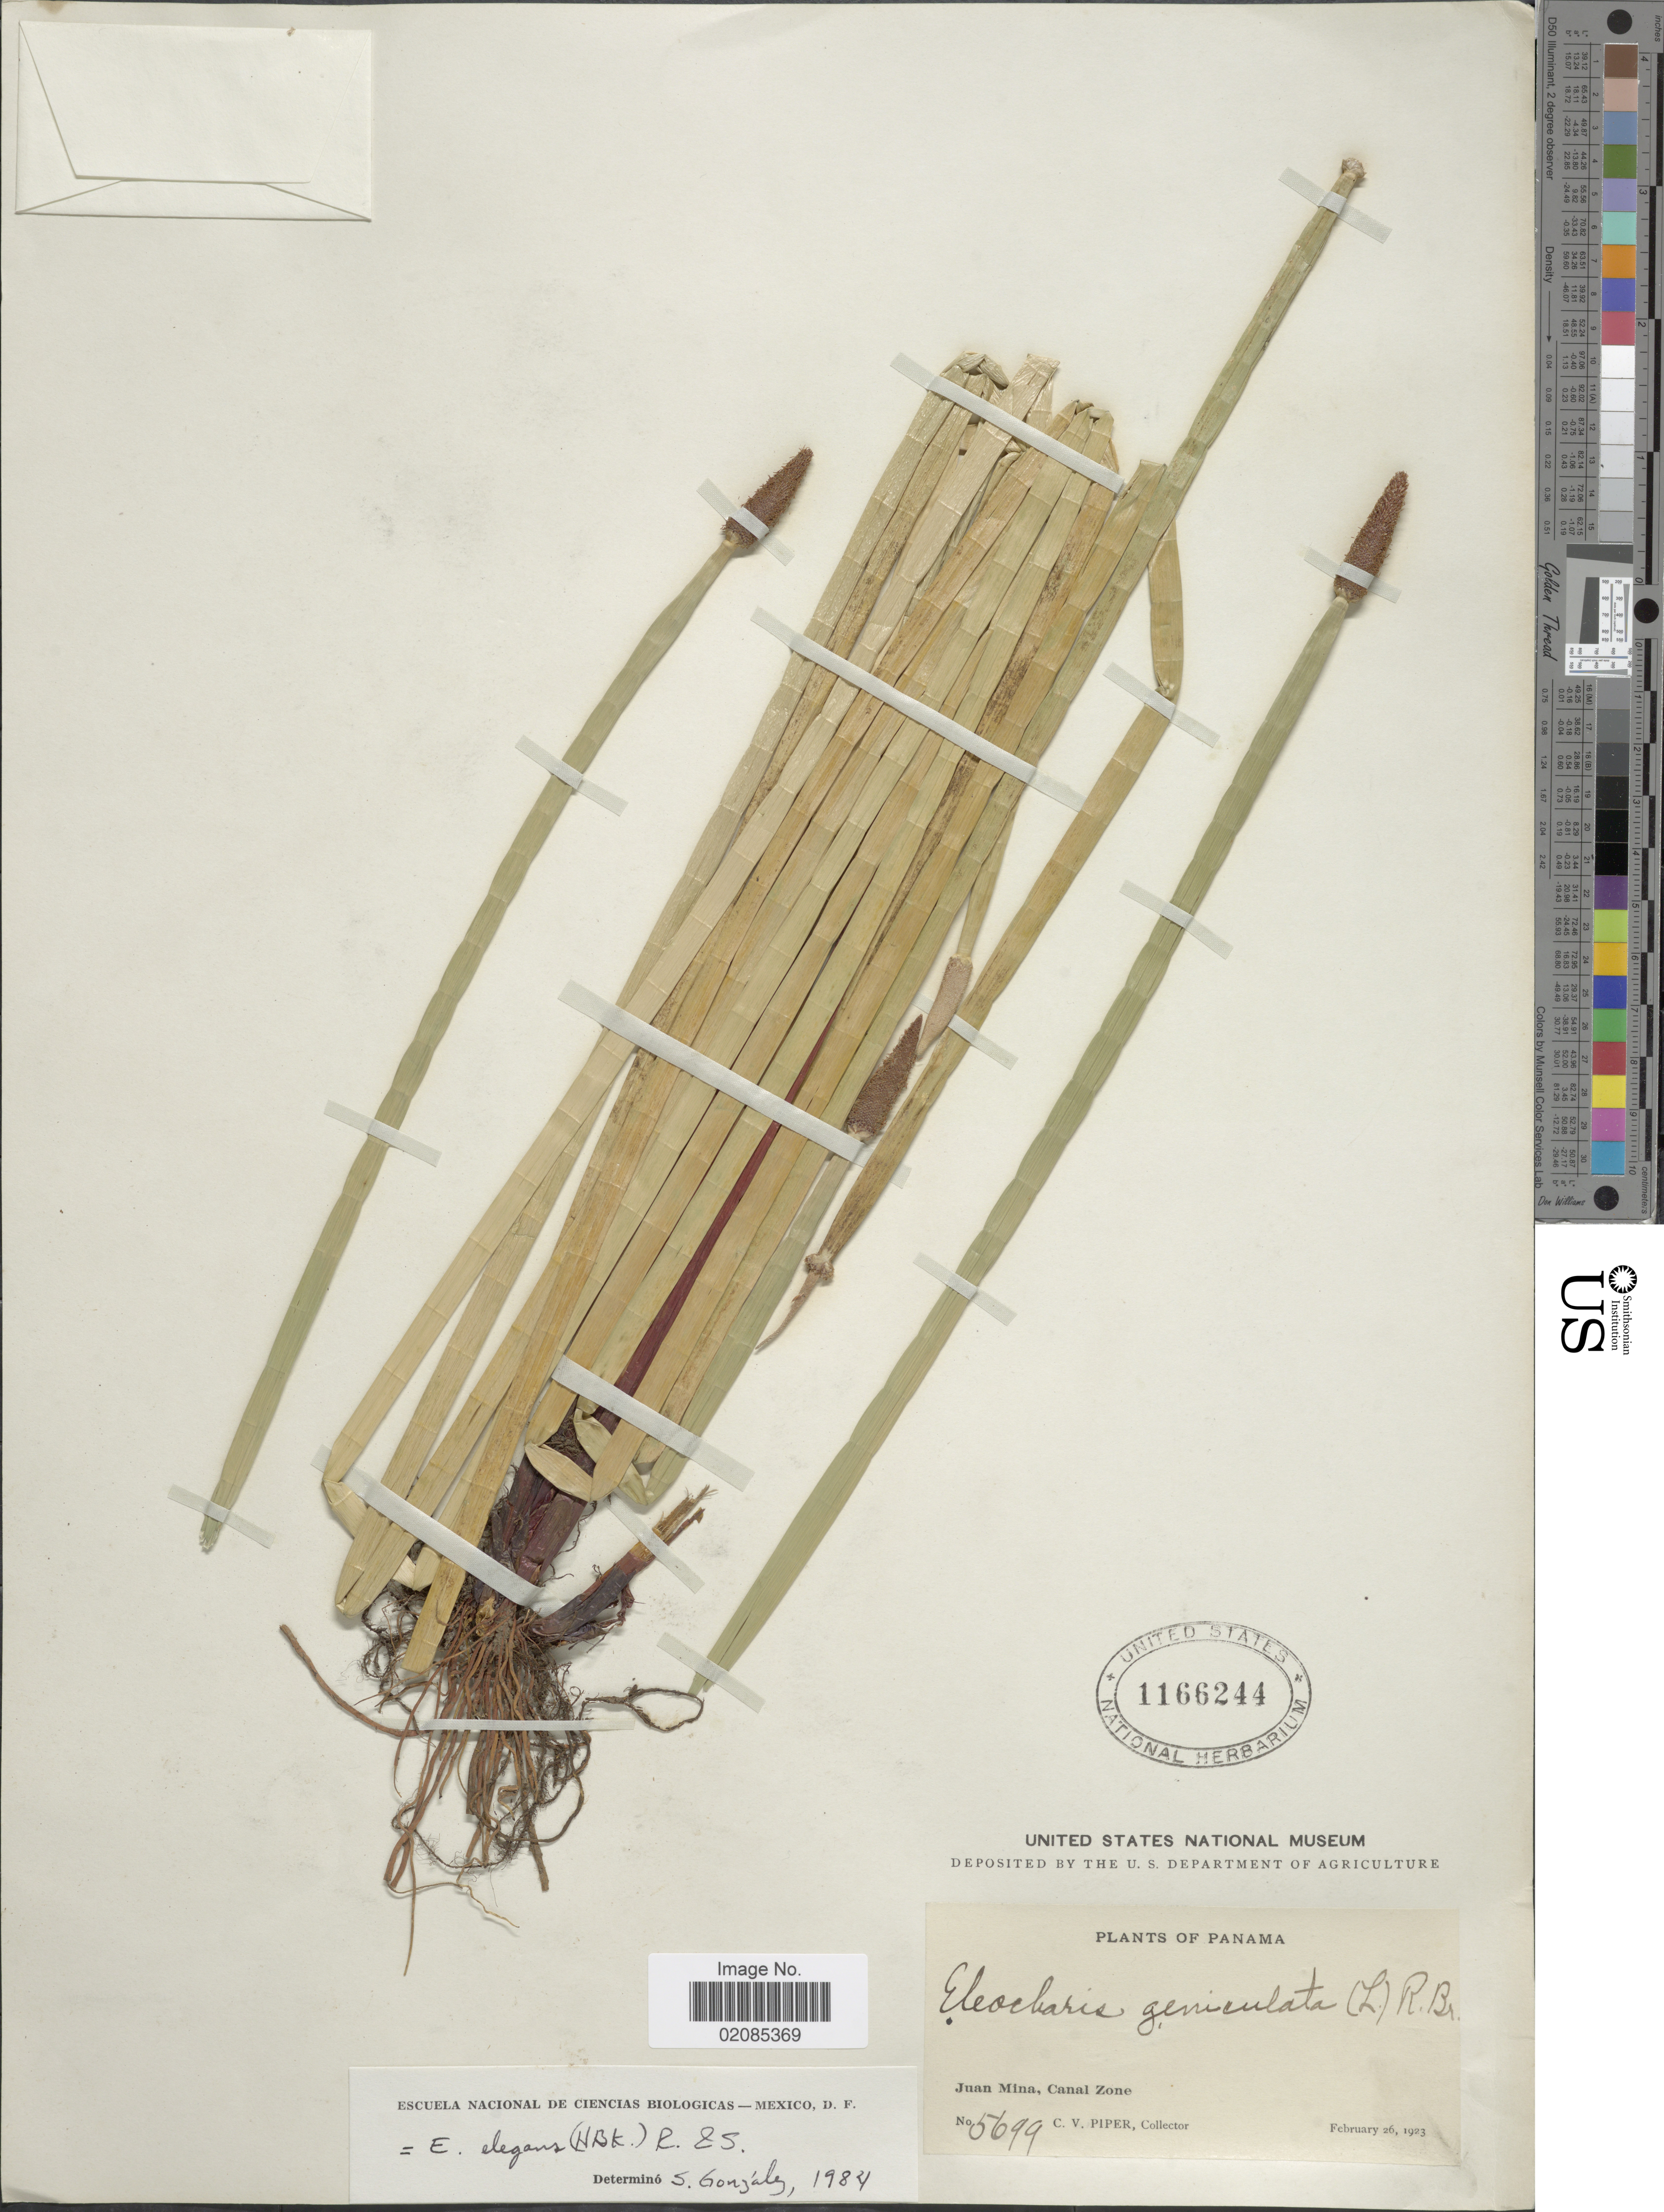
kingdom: Plantae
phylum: Tracheophyta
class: Liliopsida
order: Poales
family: Cyperaceae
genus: Eleocharis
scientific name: Eleocharis elegans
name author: (Kunth) Roem. & Schult.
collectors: C. V. Piper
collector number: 5699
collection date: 1923-02-26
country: Panama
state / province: Colón / Panamá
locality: Juan Mina, Canal Zone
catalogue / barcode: US 1166244